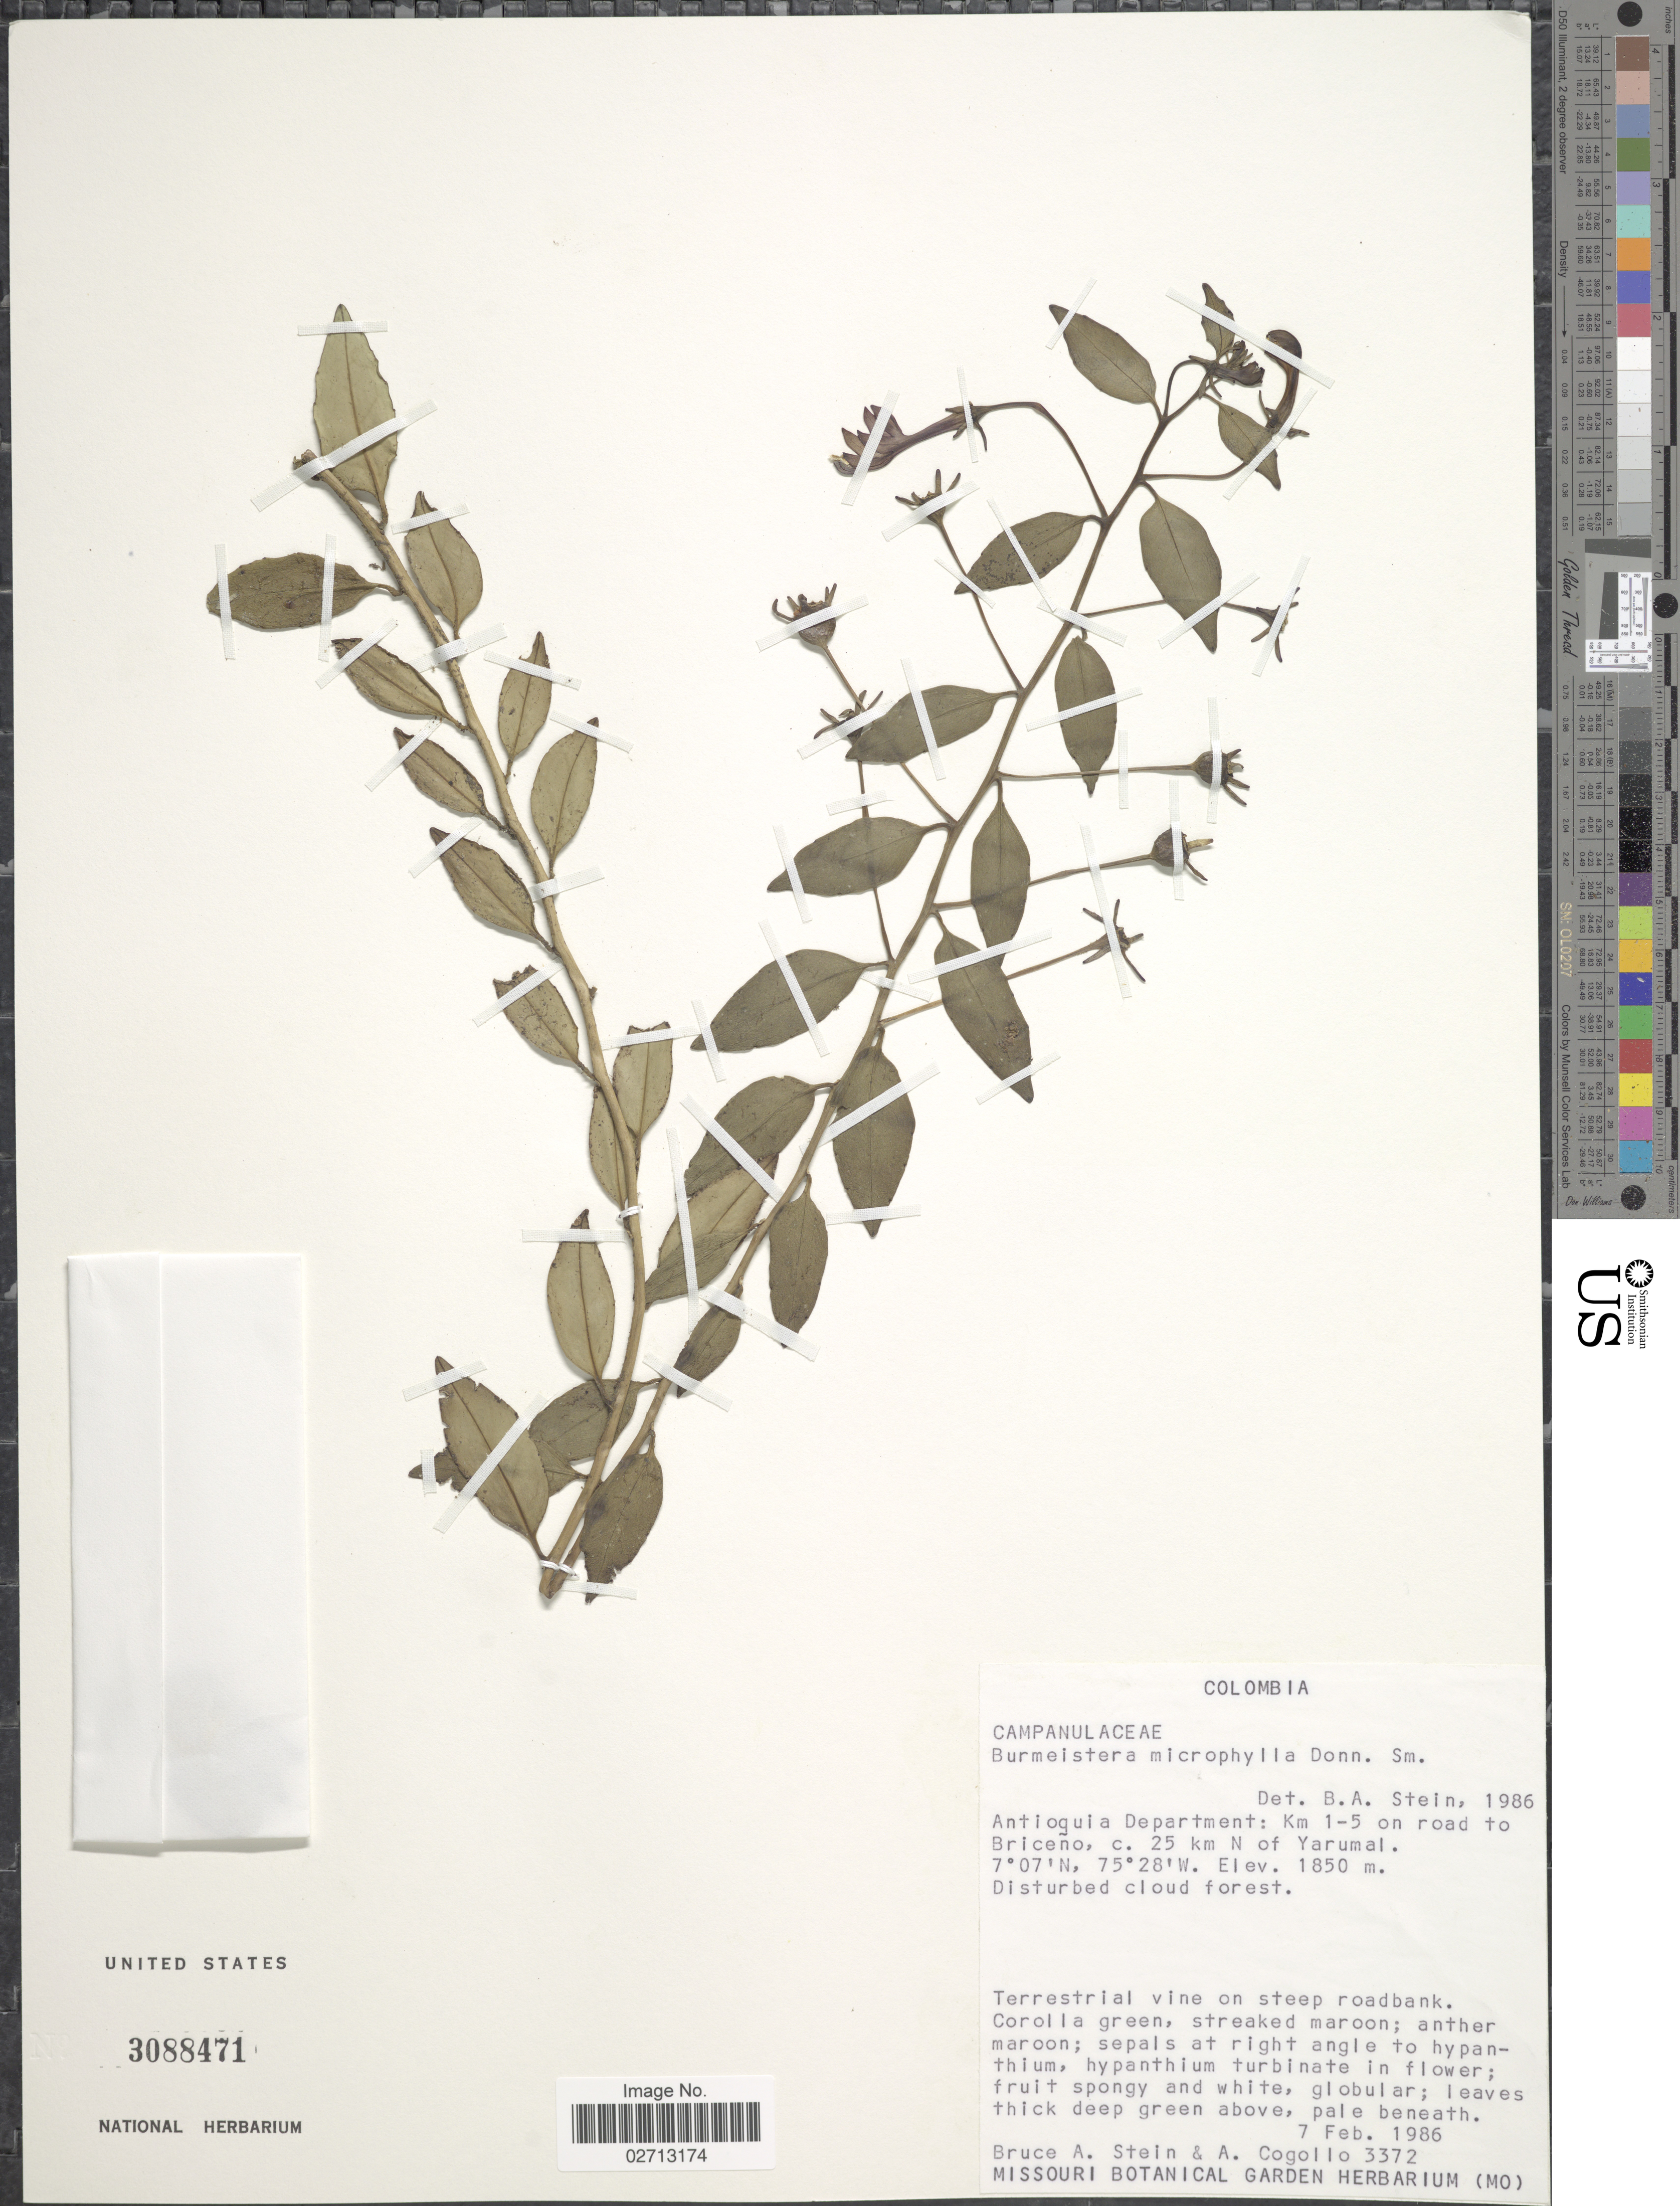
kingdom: Plantae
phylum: Tracheophyta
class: Magnoliopsida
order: Asterales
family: Campanulaceae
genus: Burmeistera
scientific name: Burmeistera microphylla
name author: Donn. Sm.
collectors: B. A. Stein & A. Cogollo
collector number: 3372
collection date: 1986-02-07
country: Colombia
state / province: Antioquia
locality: Antioquia Department: Km 1-5 on road to Briceño, c. 25 km N of Yarumal.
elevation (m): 1850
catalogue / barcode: US 3088471